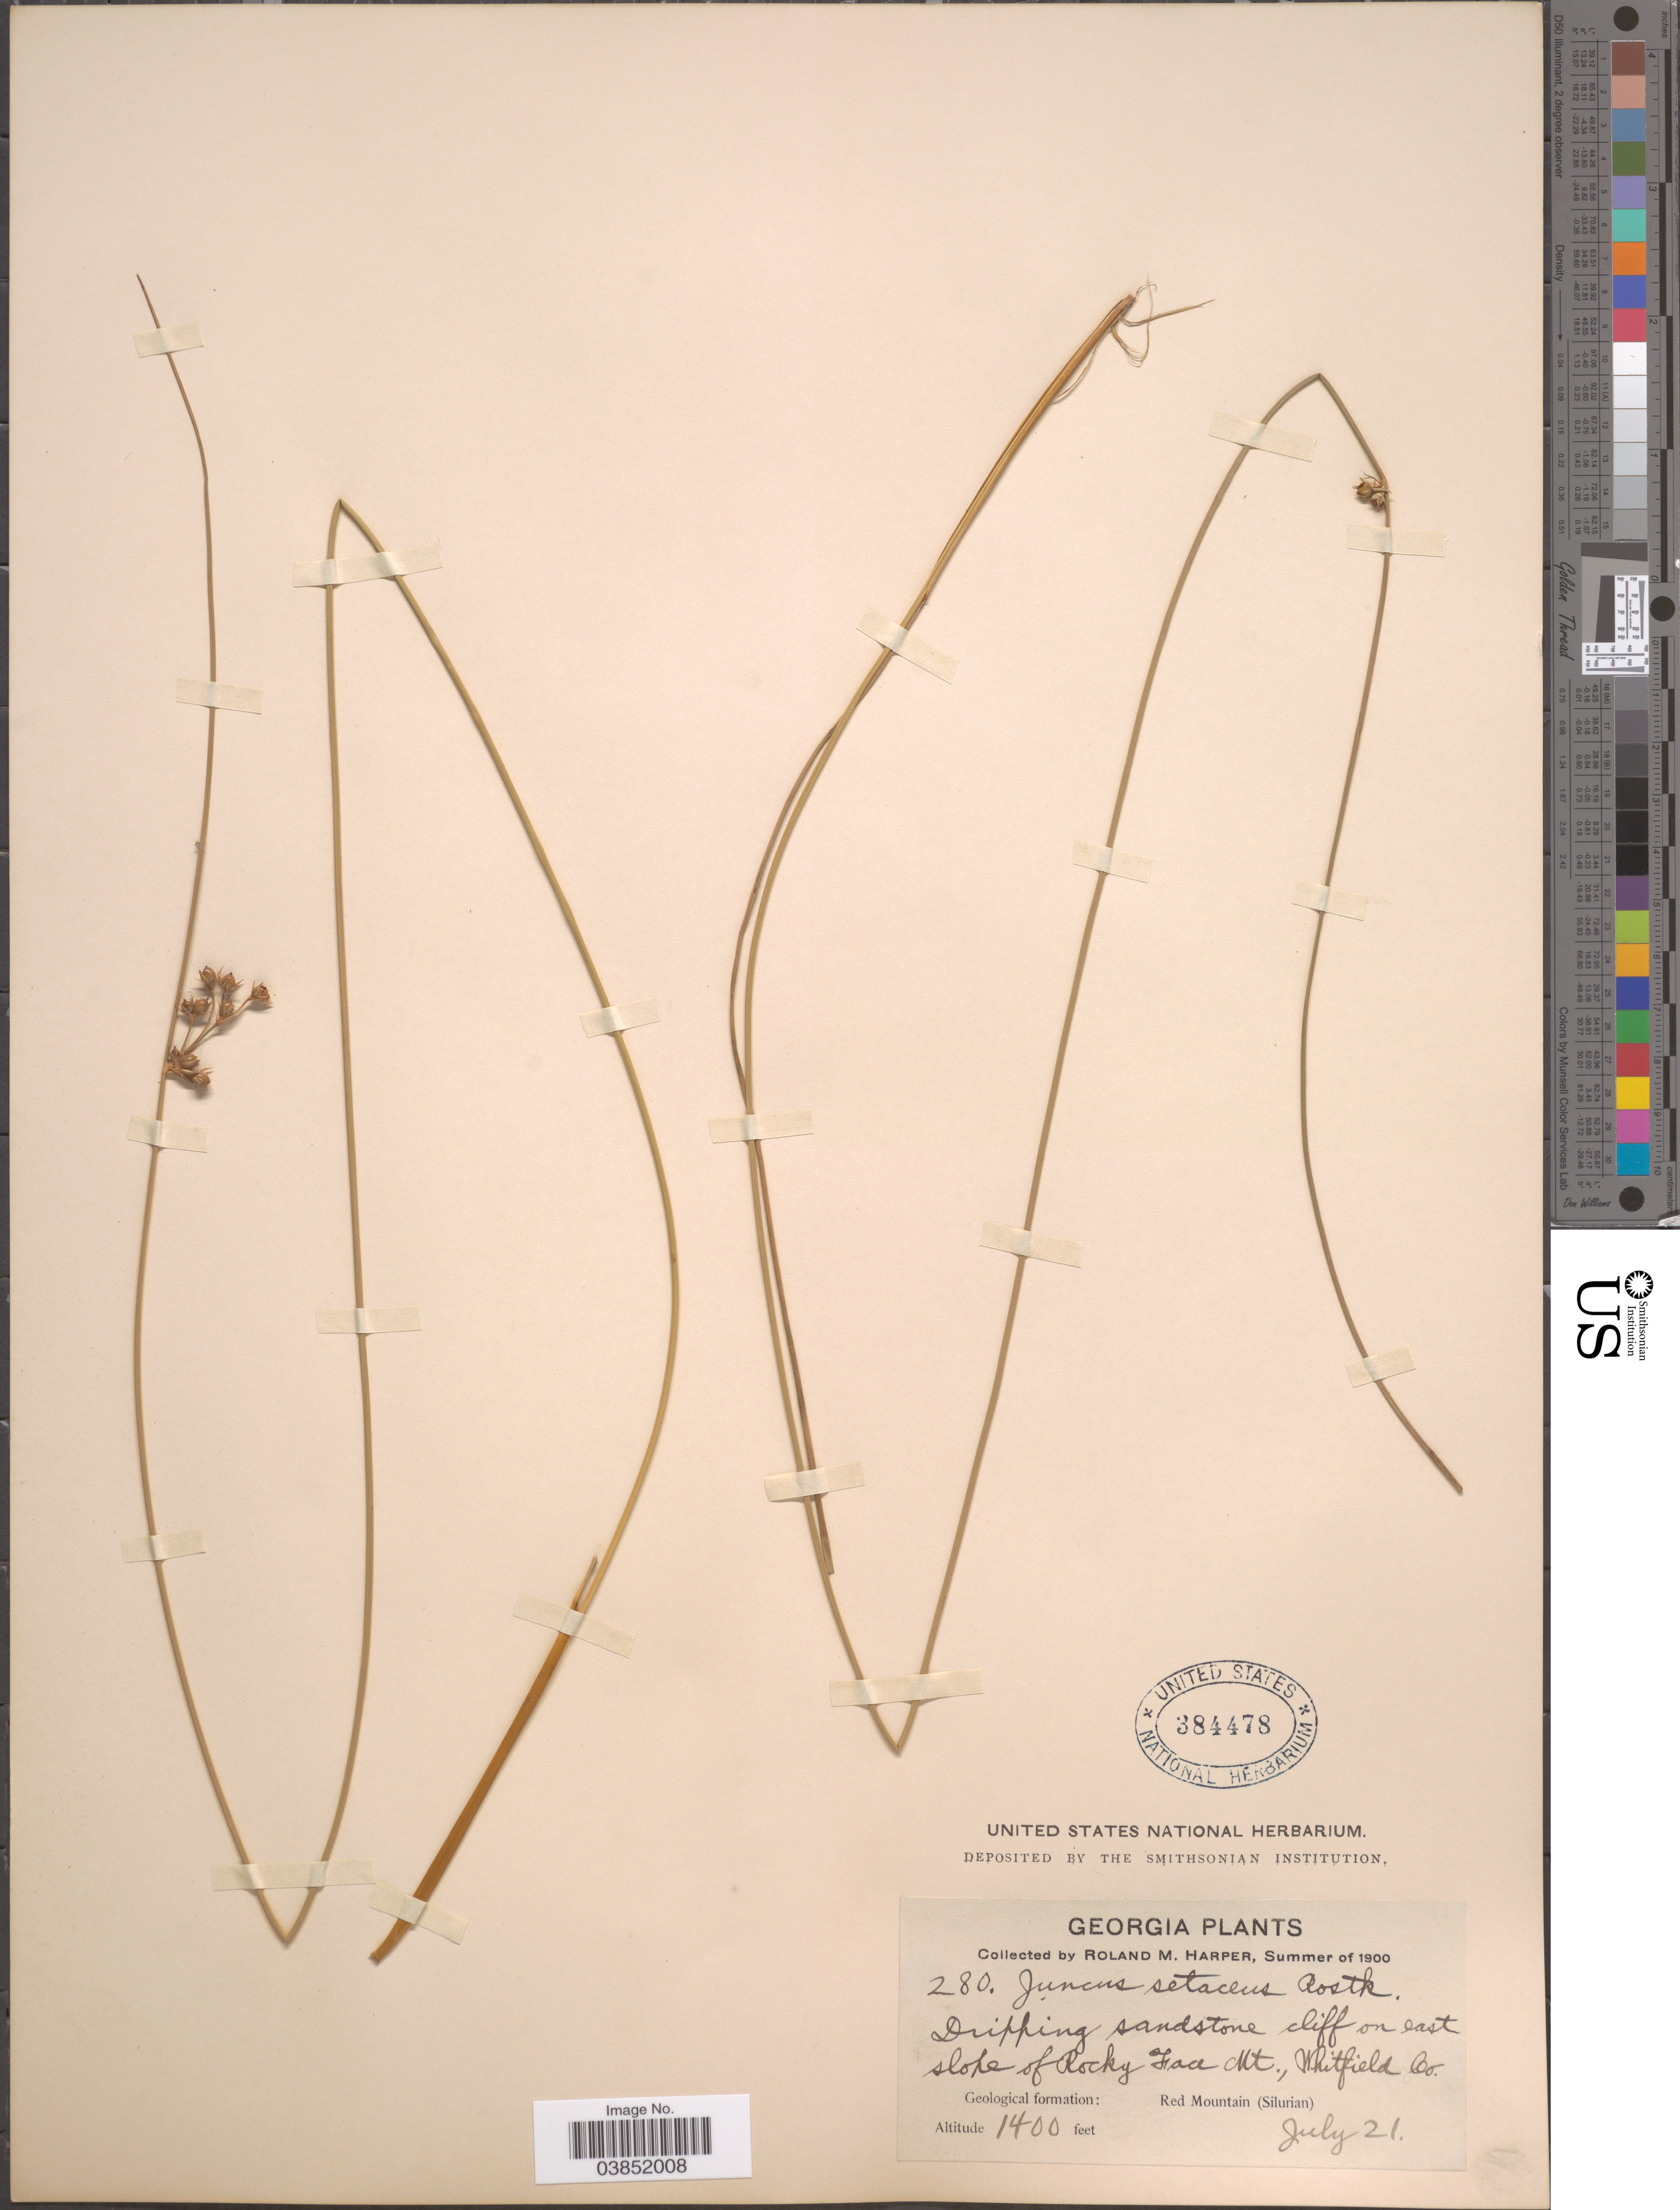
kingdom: Plantae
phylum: Tracheophyta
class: Liliopsida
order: Poales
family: Juncaceae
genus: Juncus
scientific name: Juncus coriaceus Mack.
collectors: R. M. Harper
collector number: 280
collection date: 1900-07-21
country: United States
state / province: Georgia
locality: On east slope of Rocky Face Mt., Whitfield Co. Geological formation: Red Mountain (Silurian).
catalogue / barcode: US 384478